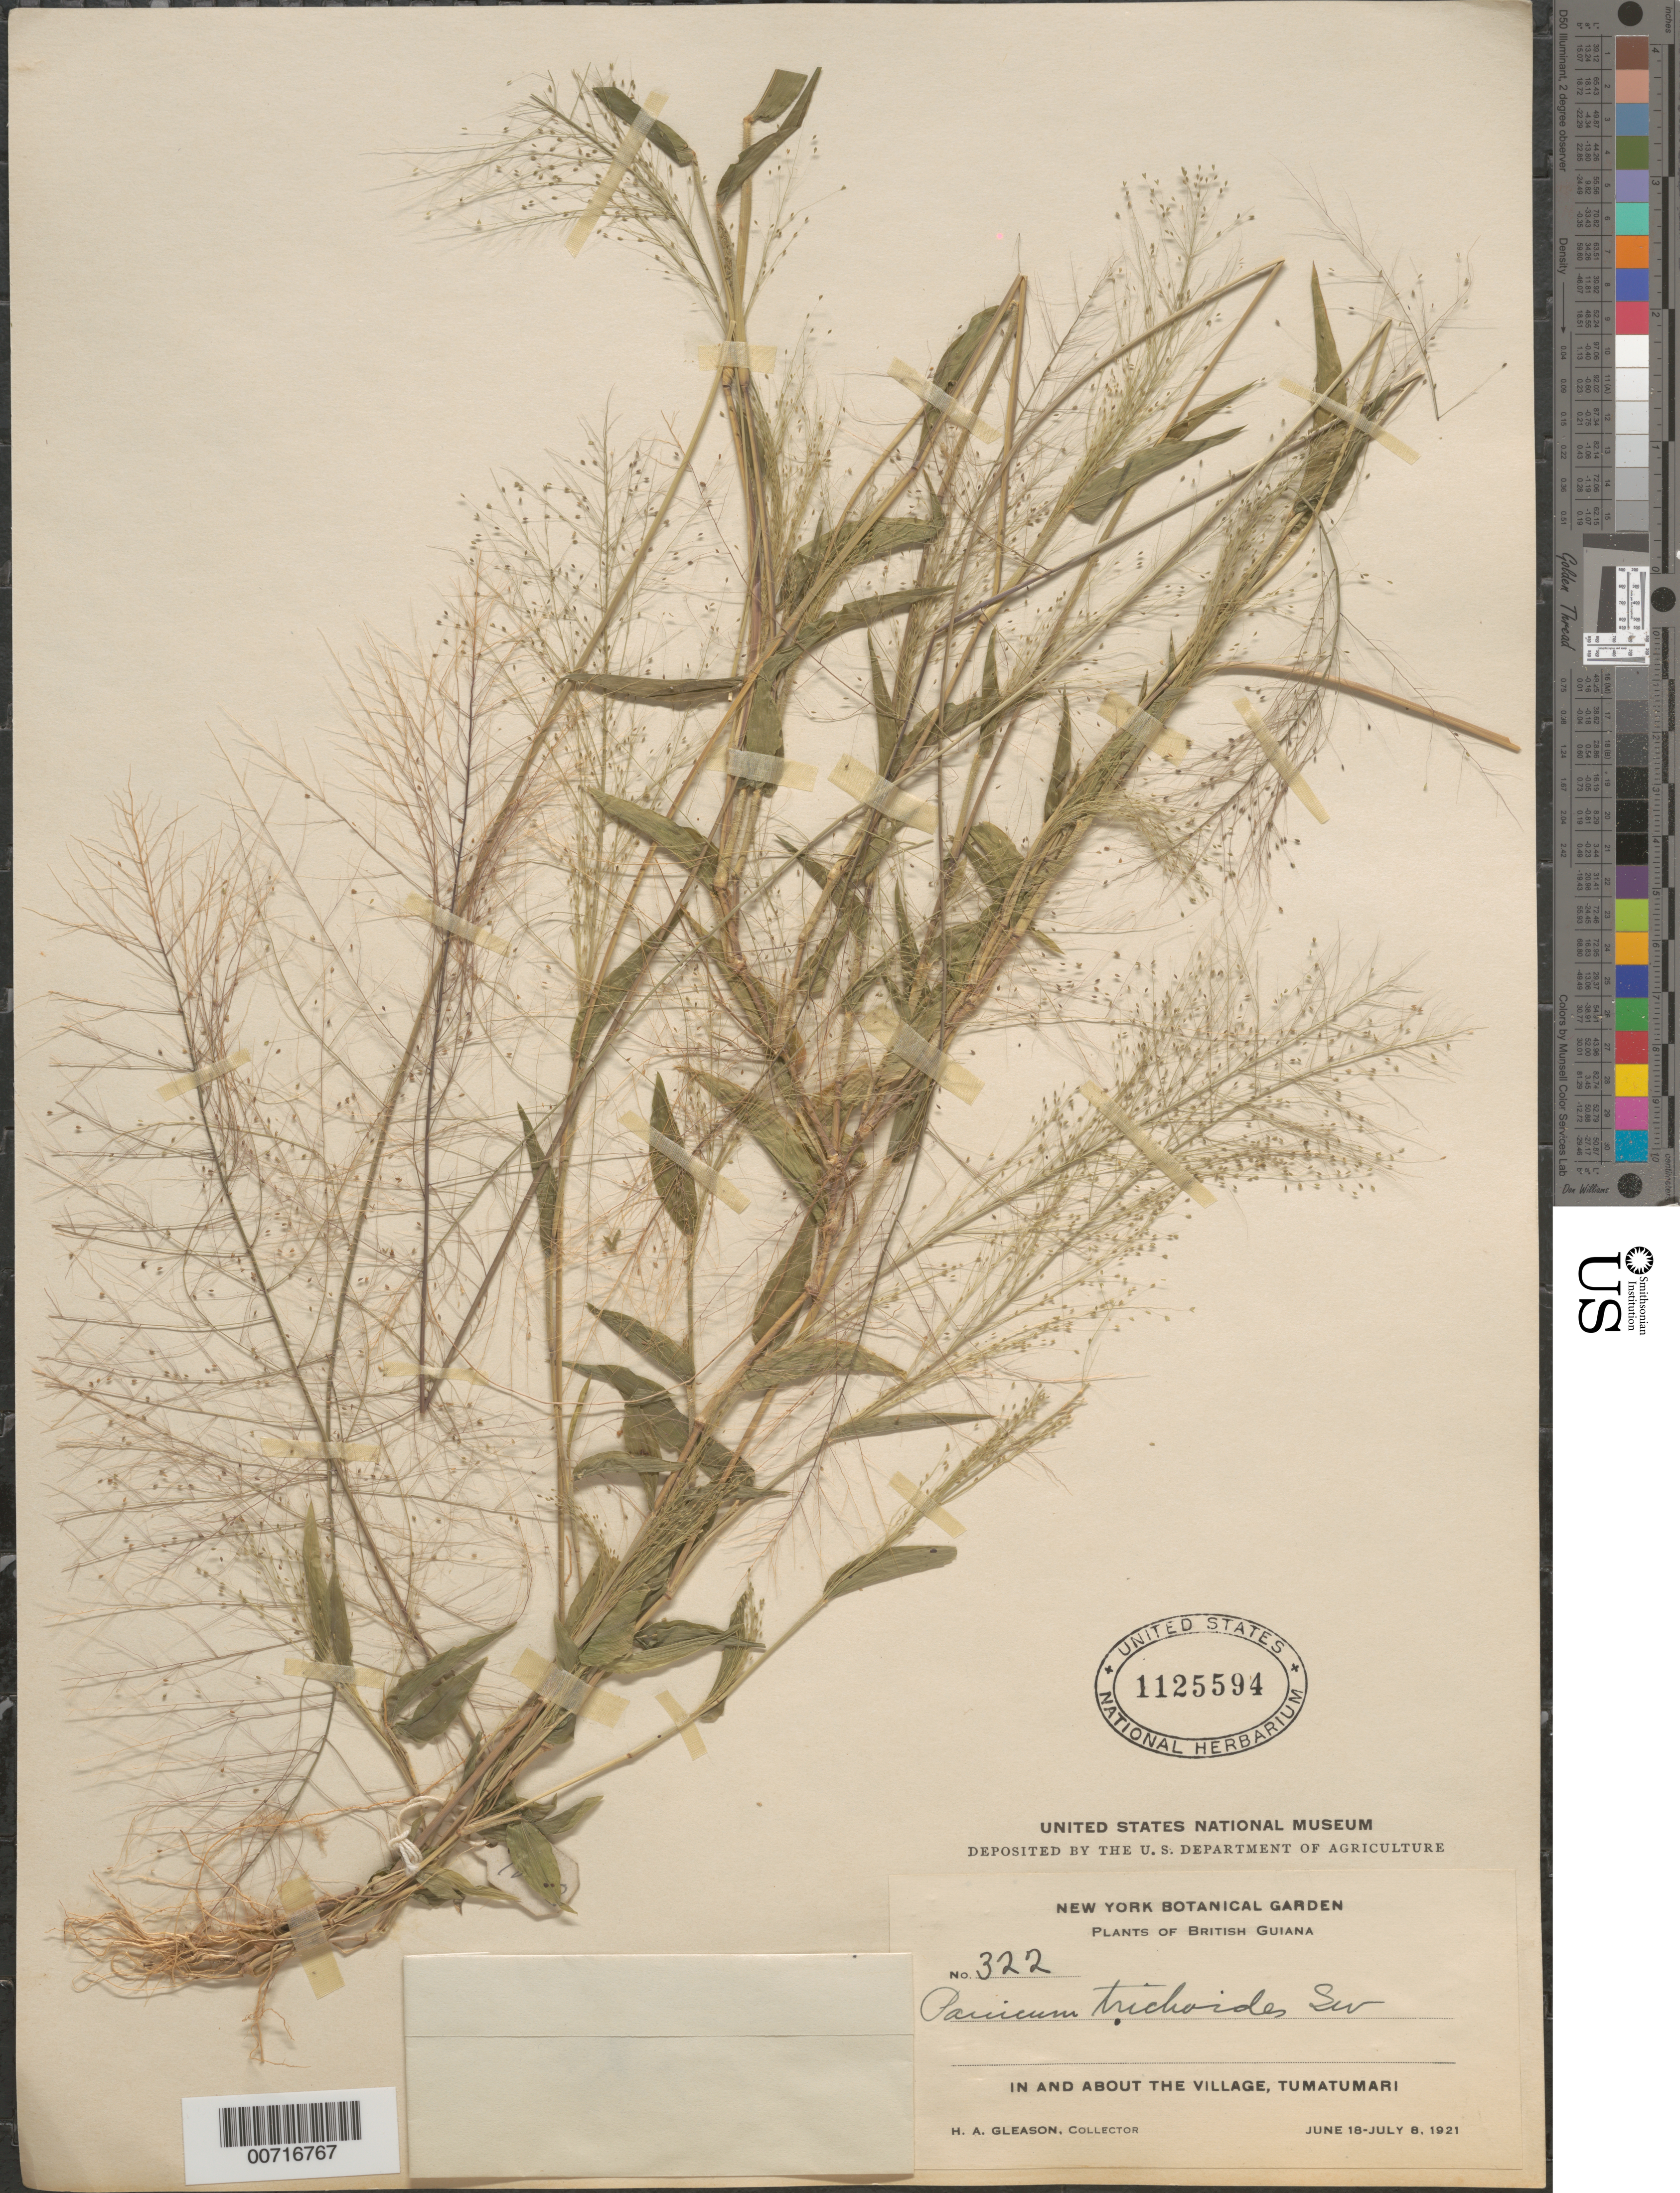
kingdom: Plantae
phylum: Tracheophyta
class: Liliopsida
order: Poales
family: Poaceae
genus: Panicum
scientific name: Panicum trichoides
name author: Sw.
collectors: H. A. Gleason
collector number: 322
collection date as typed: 18-Jun-21 to 8-Jul-21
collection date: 1921-06-18/1921-07-08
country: Guyana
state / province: Potaro-Siparuni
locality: Tumatumari Village, Potaro R.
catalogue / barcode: US 1125594